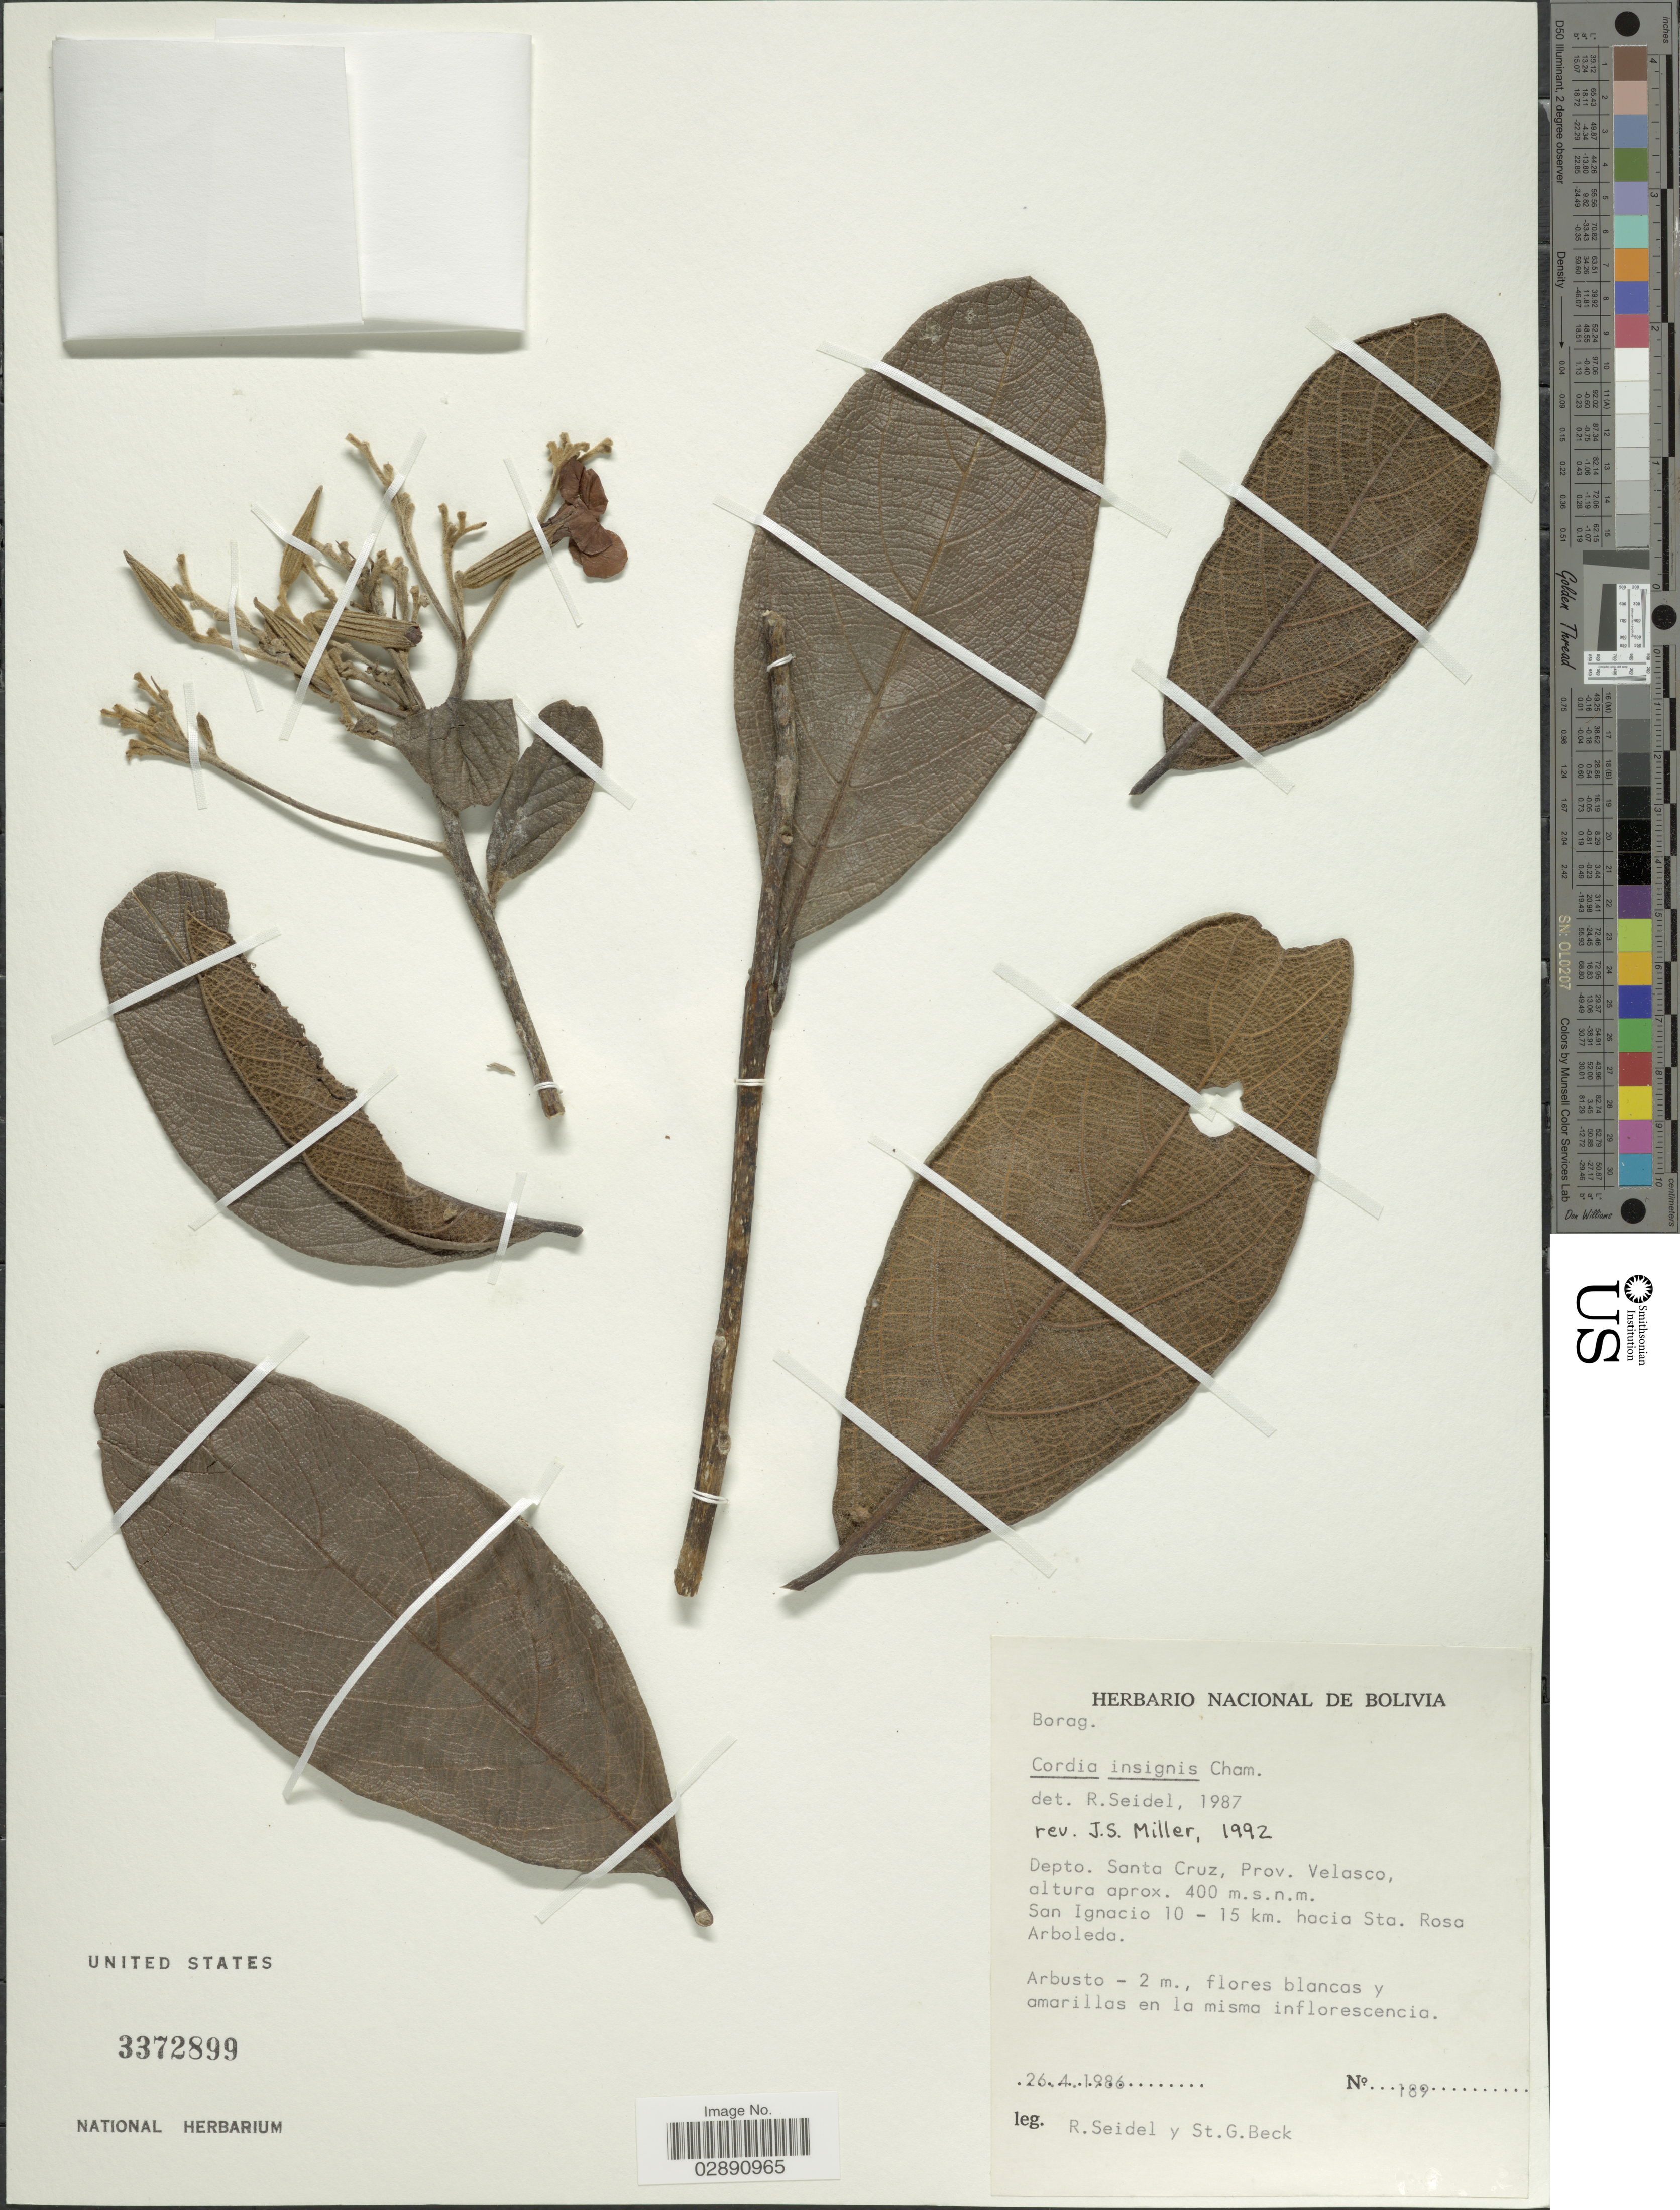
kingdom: Plantae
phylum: Tracheophyta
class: Magnoliopsida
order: Boraginales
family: Cordiaceae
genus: Cordia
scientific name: Cordia insignis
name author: Cham.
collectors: R. Seidel & S. G. Beck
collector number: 189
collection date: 1986-04-26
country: Bolivia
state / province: Santa Cruz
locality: Depto. Santa Cruz, Prov. Velasco. San Ignacio 10 - 15 km. hacia Sta. Rosa.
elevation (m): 400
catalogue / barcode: US 3372899